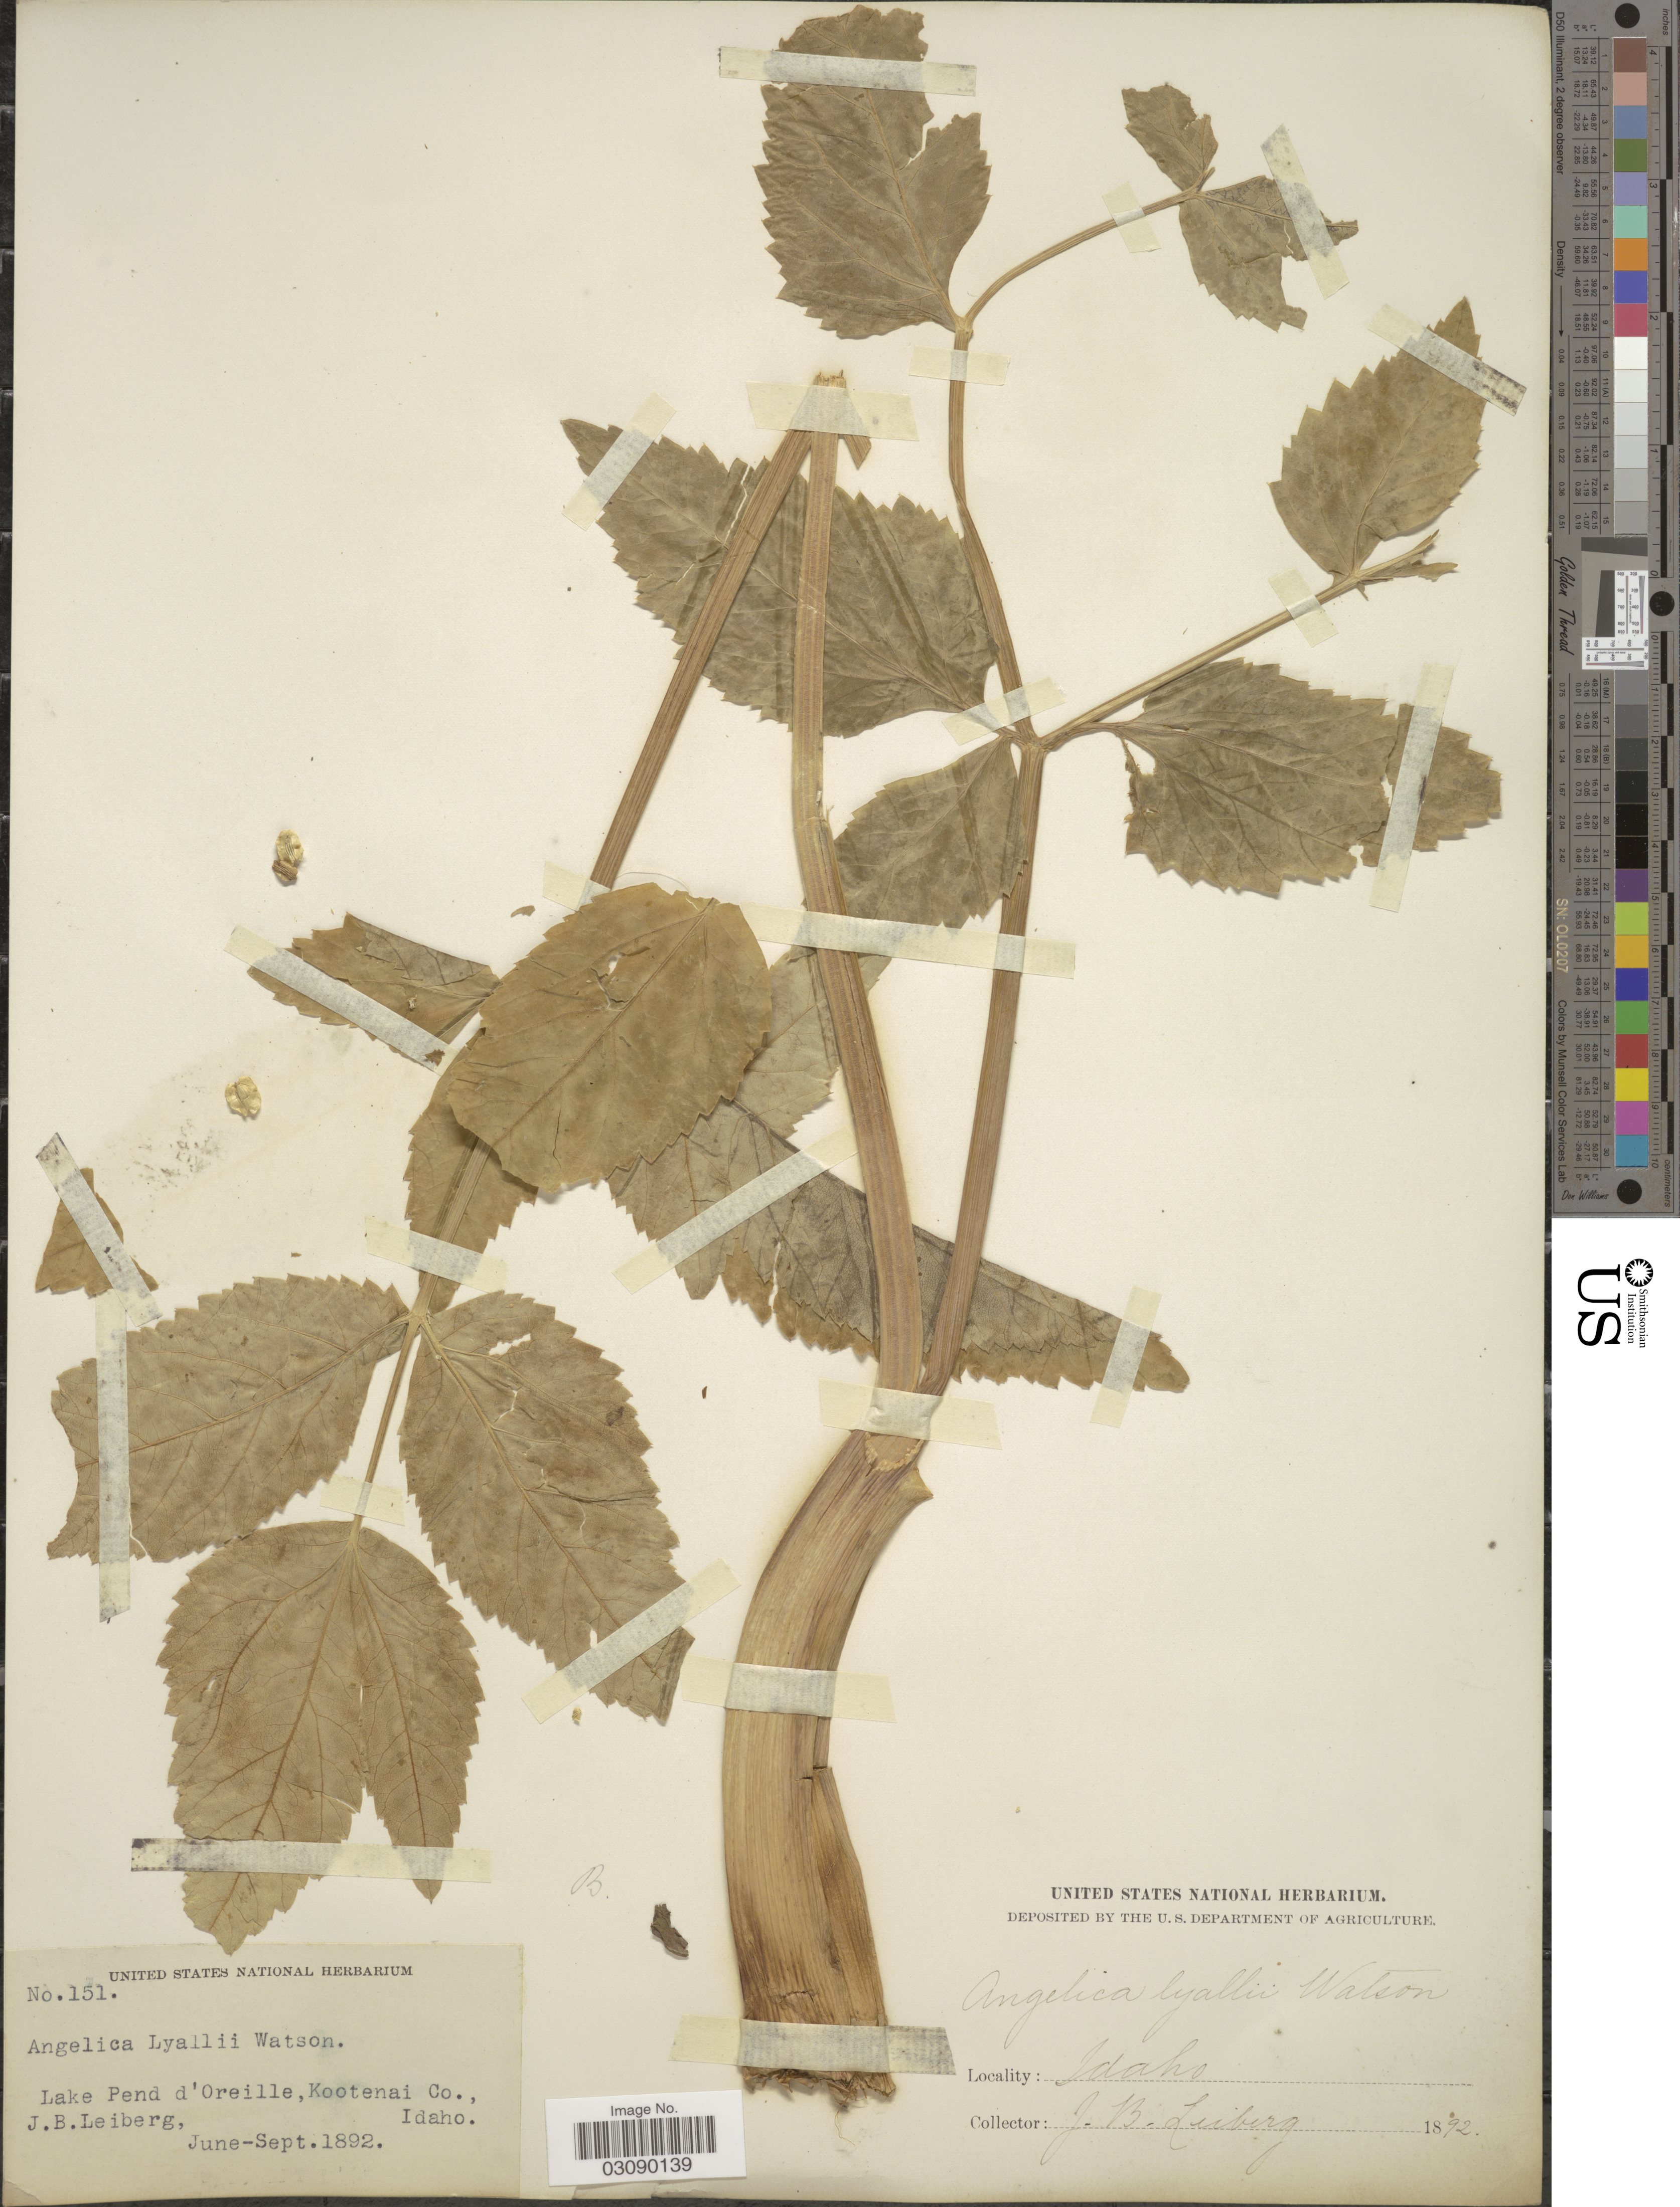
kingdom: Plantae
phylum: Tracheophyta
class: Magnoliopsida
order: Apiales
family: Apiaceae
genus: Angelica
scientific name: Angelica arguta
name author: Nutt.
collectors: J. B. Leiberg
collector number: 151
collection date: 1892-06/1892-09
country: United States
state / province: Idaho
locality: Lake Pend d'Oreille, Kootenai Co.